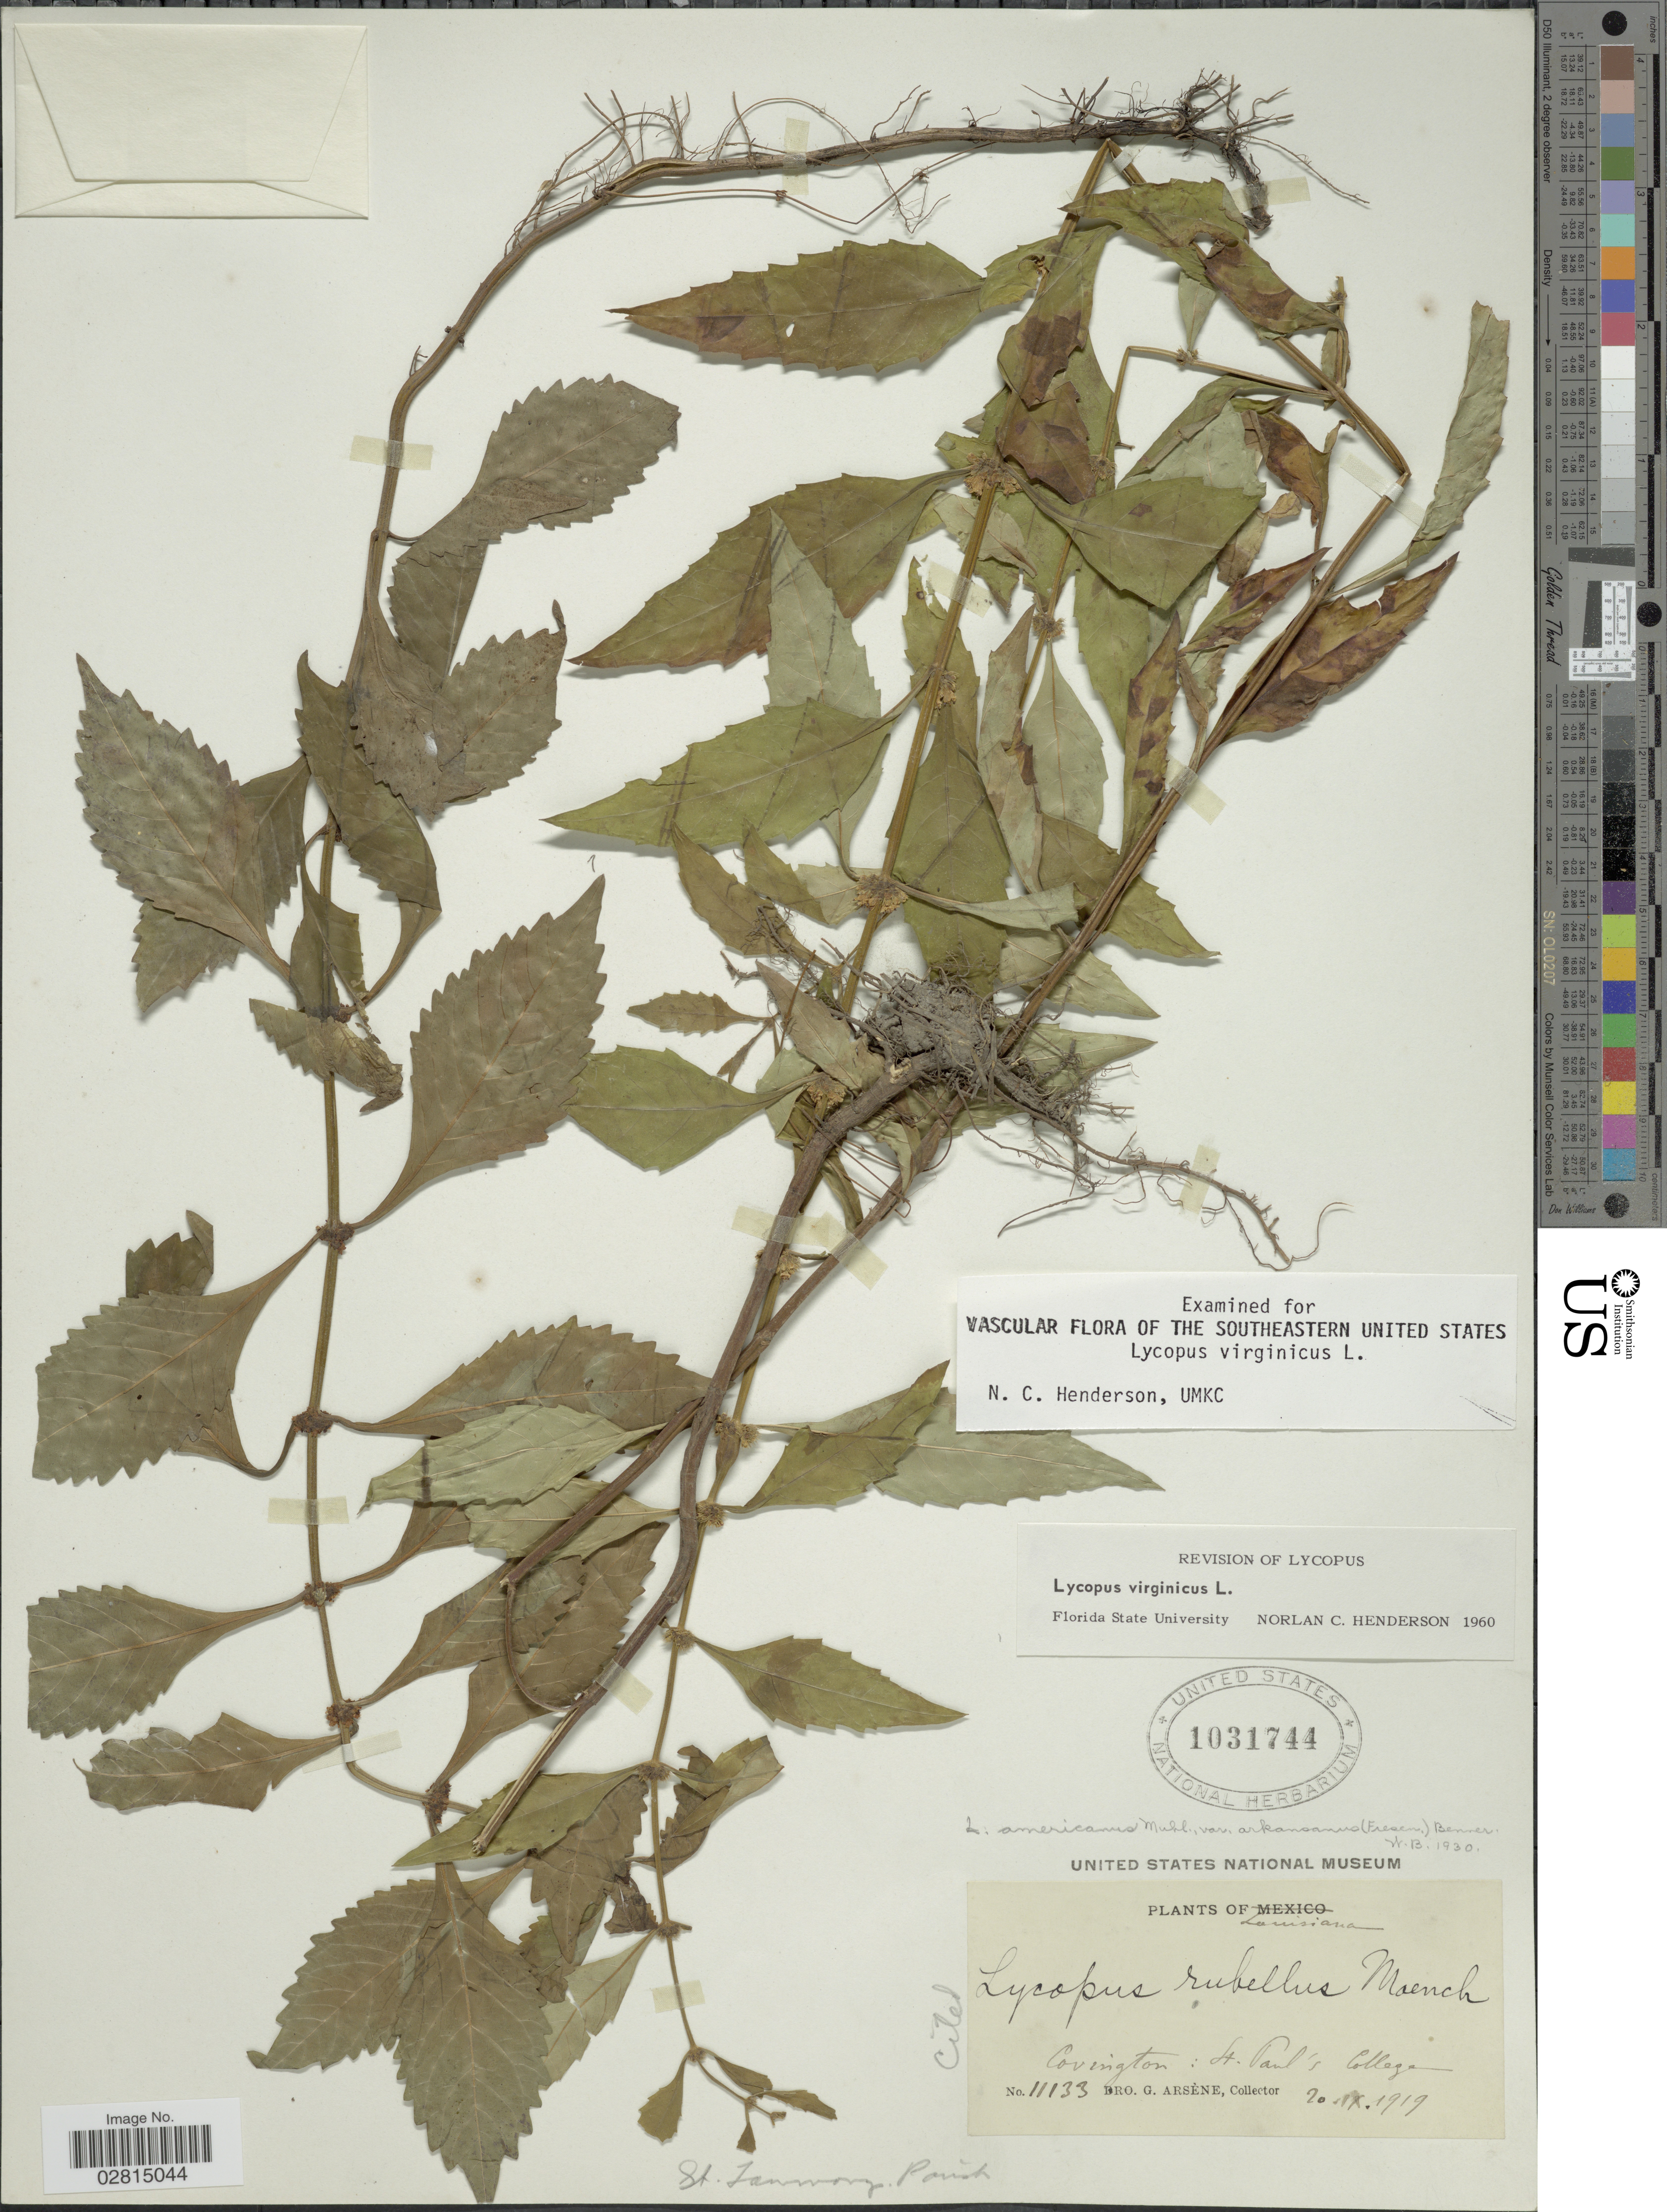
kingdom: Plantae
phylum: Tracheophyta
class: Magnoliopsida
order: Lamiales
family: Lamiaceae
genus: Lycopus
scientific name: Lycopus virginicus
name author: L.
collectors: Bro. G. Arsène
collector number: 11133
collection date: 1919-09-20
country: United States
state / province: Louisiana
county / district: St. Tammany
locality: Covington: St. Paul's College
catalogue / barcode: US 1031744